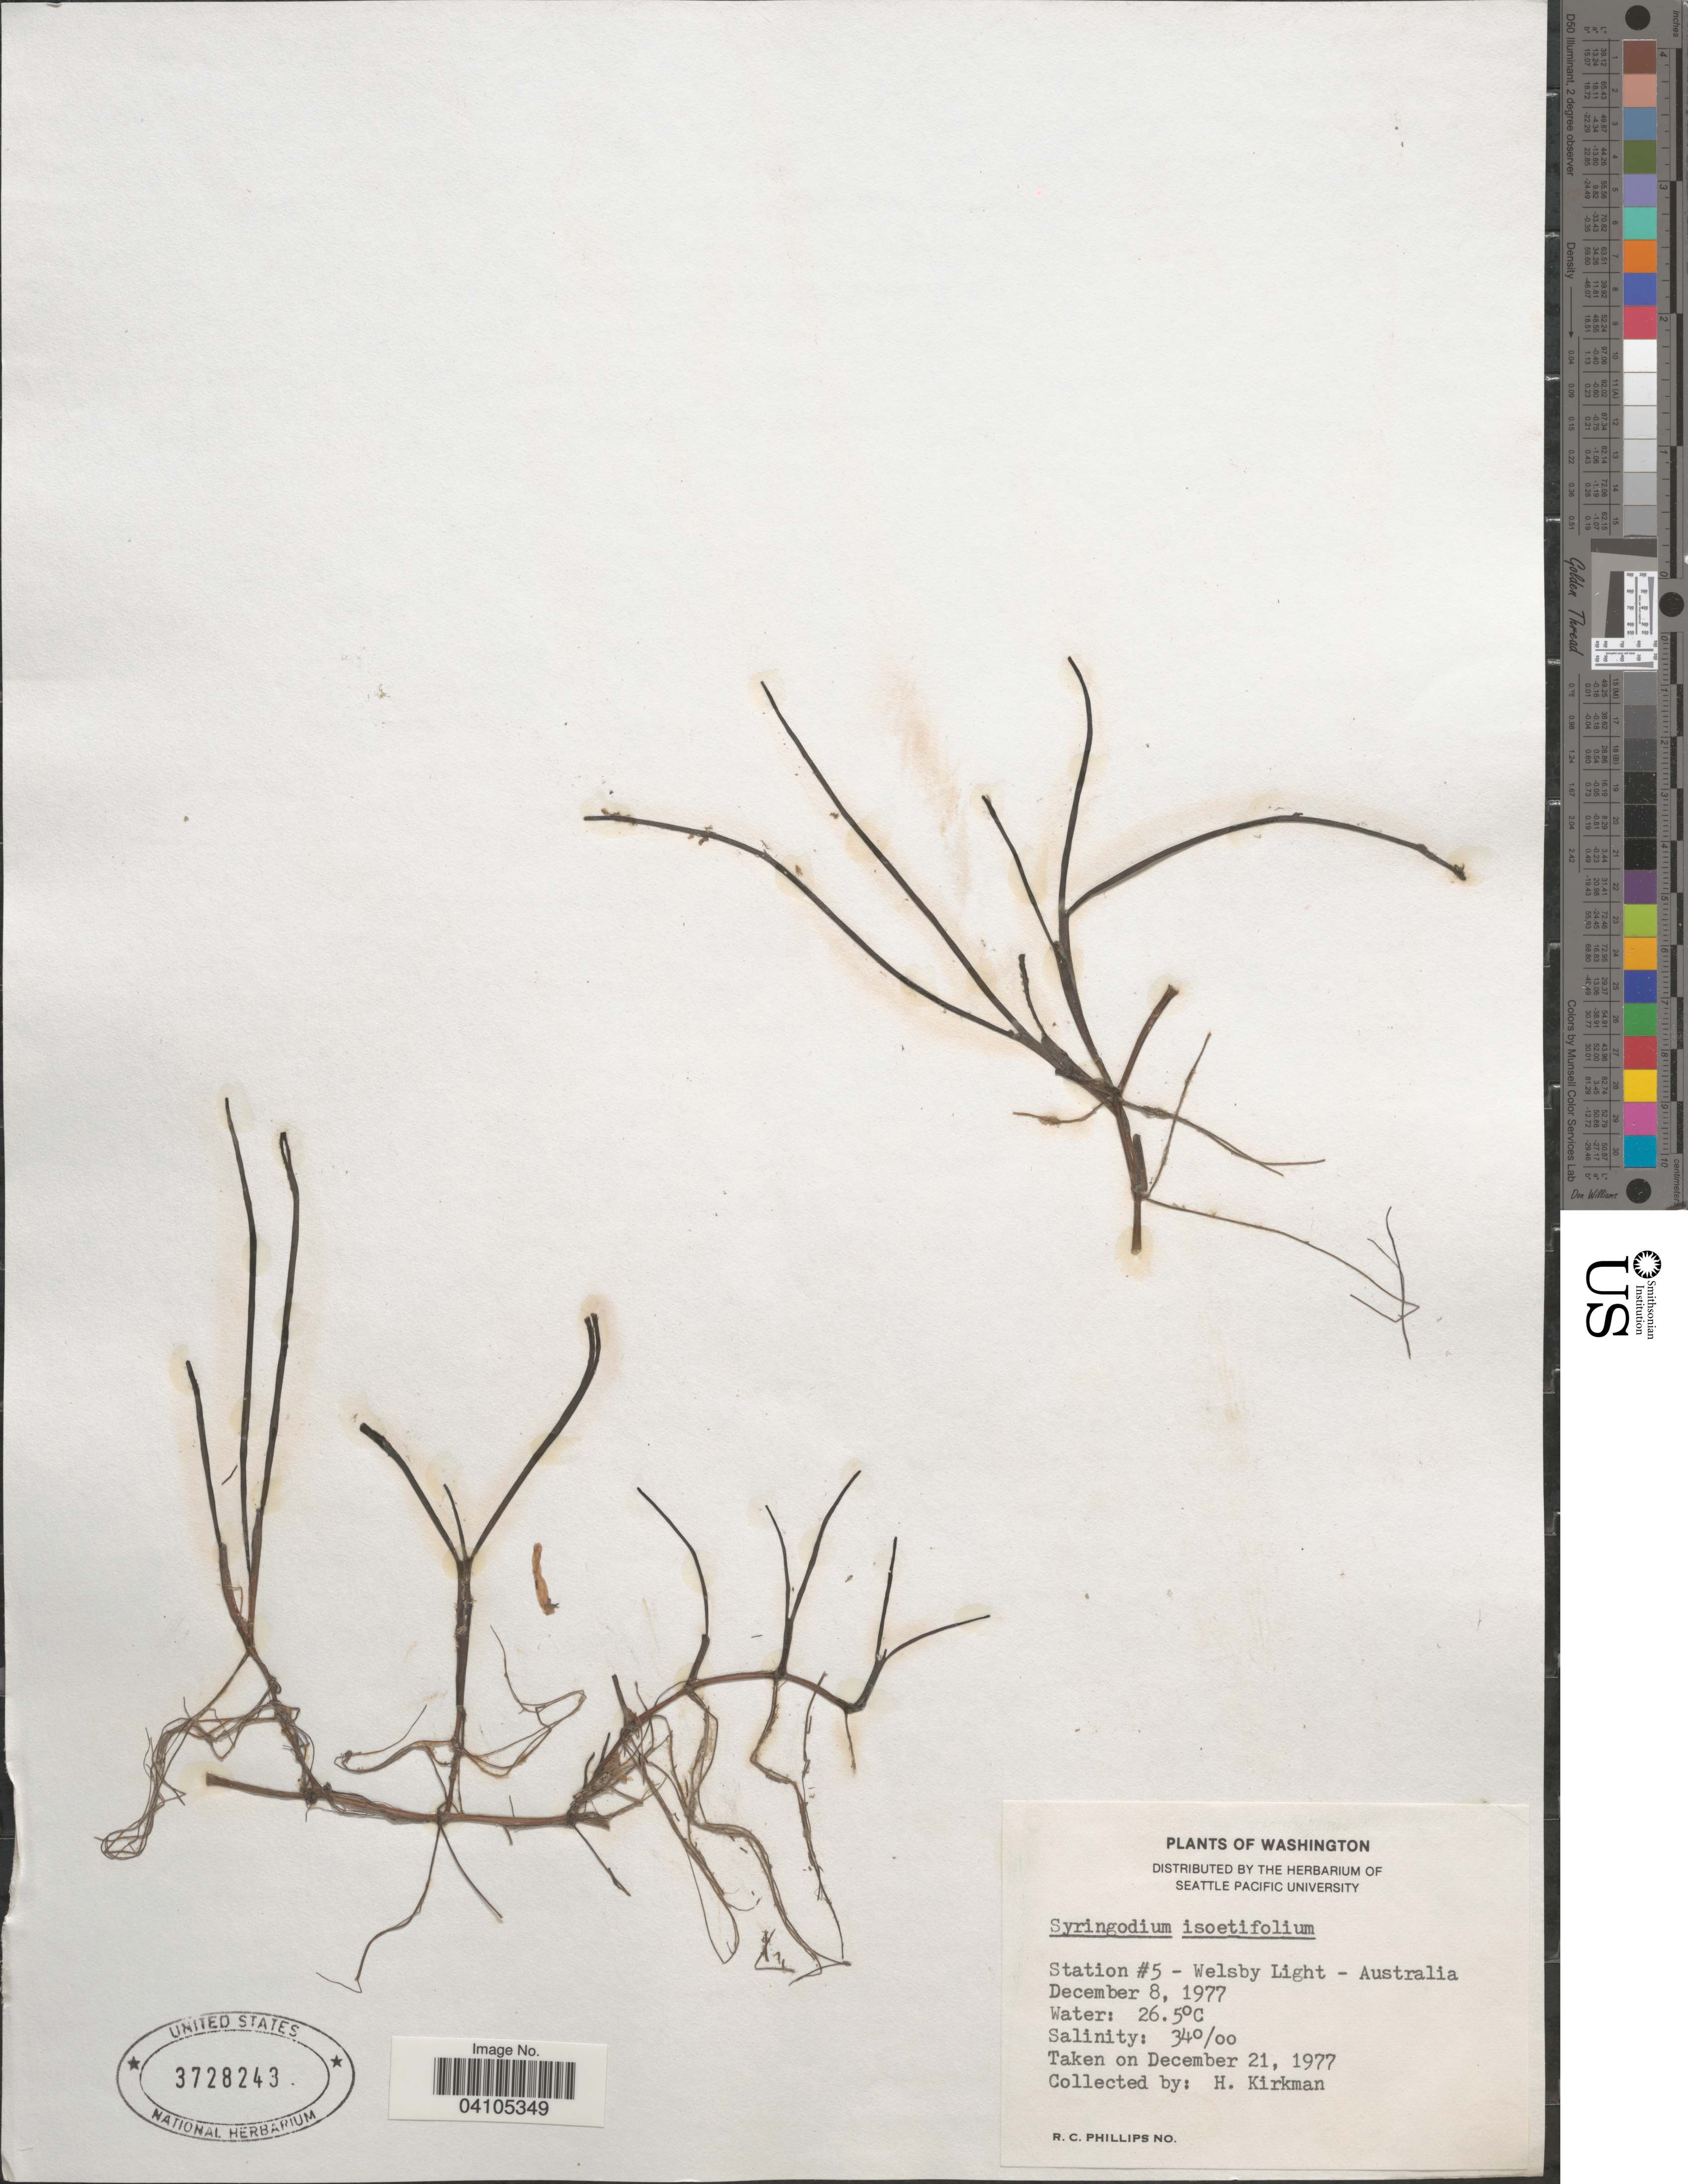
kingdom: Plantae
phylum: Tracheophyta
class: Liliopsida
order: Alismatales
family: Cymodoceaceae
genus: Syringodium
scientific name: Syringodium isoetifolium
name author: (Asch.) Dandy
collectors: H. Kirkman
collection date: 1977-12-08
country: Australia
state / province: Queensland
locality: Station #5 - Welsby Light.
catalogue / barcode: US 3728243